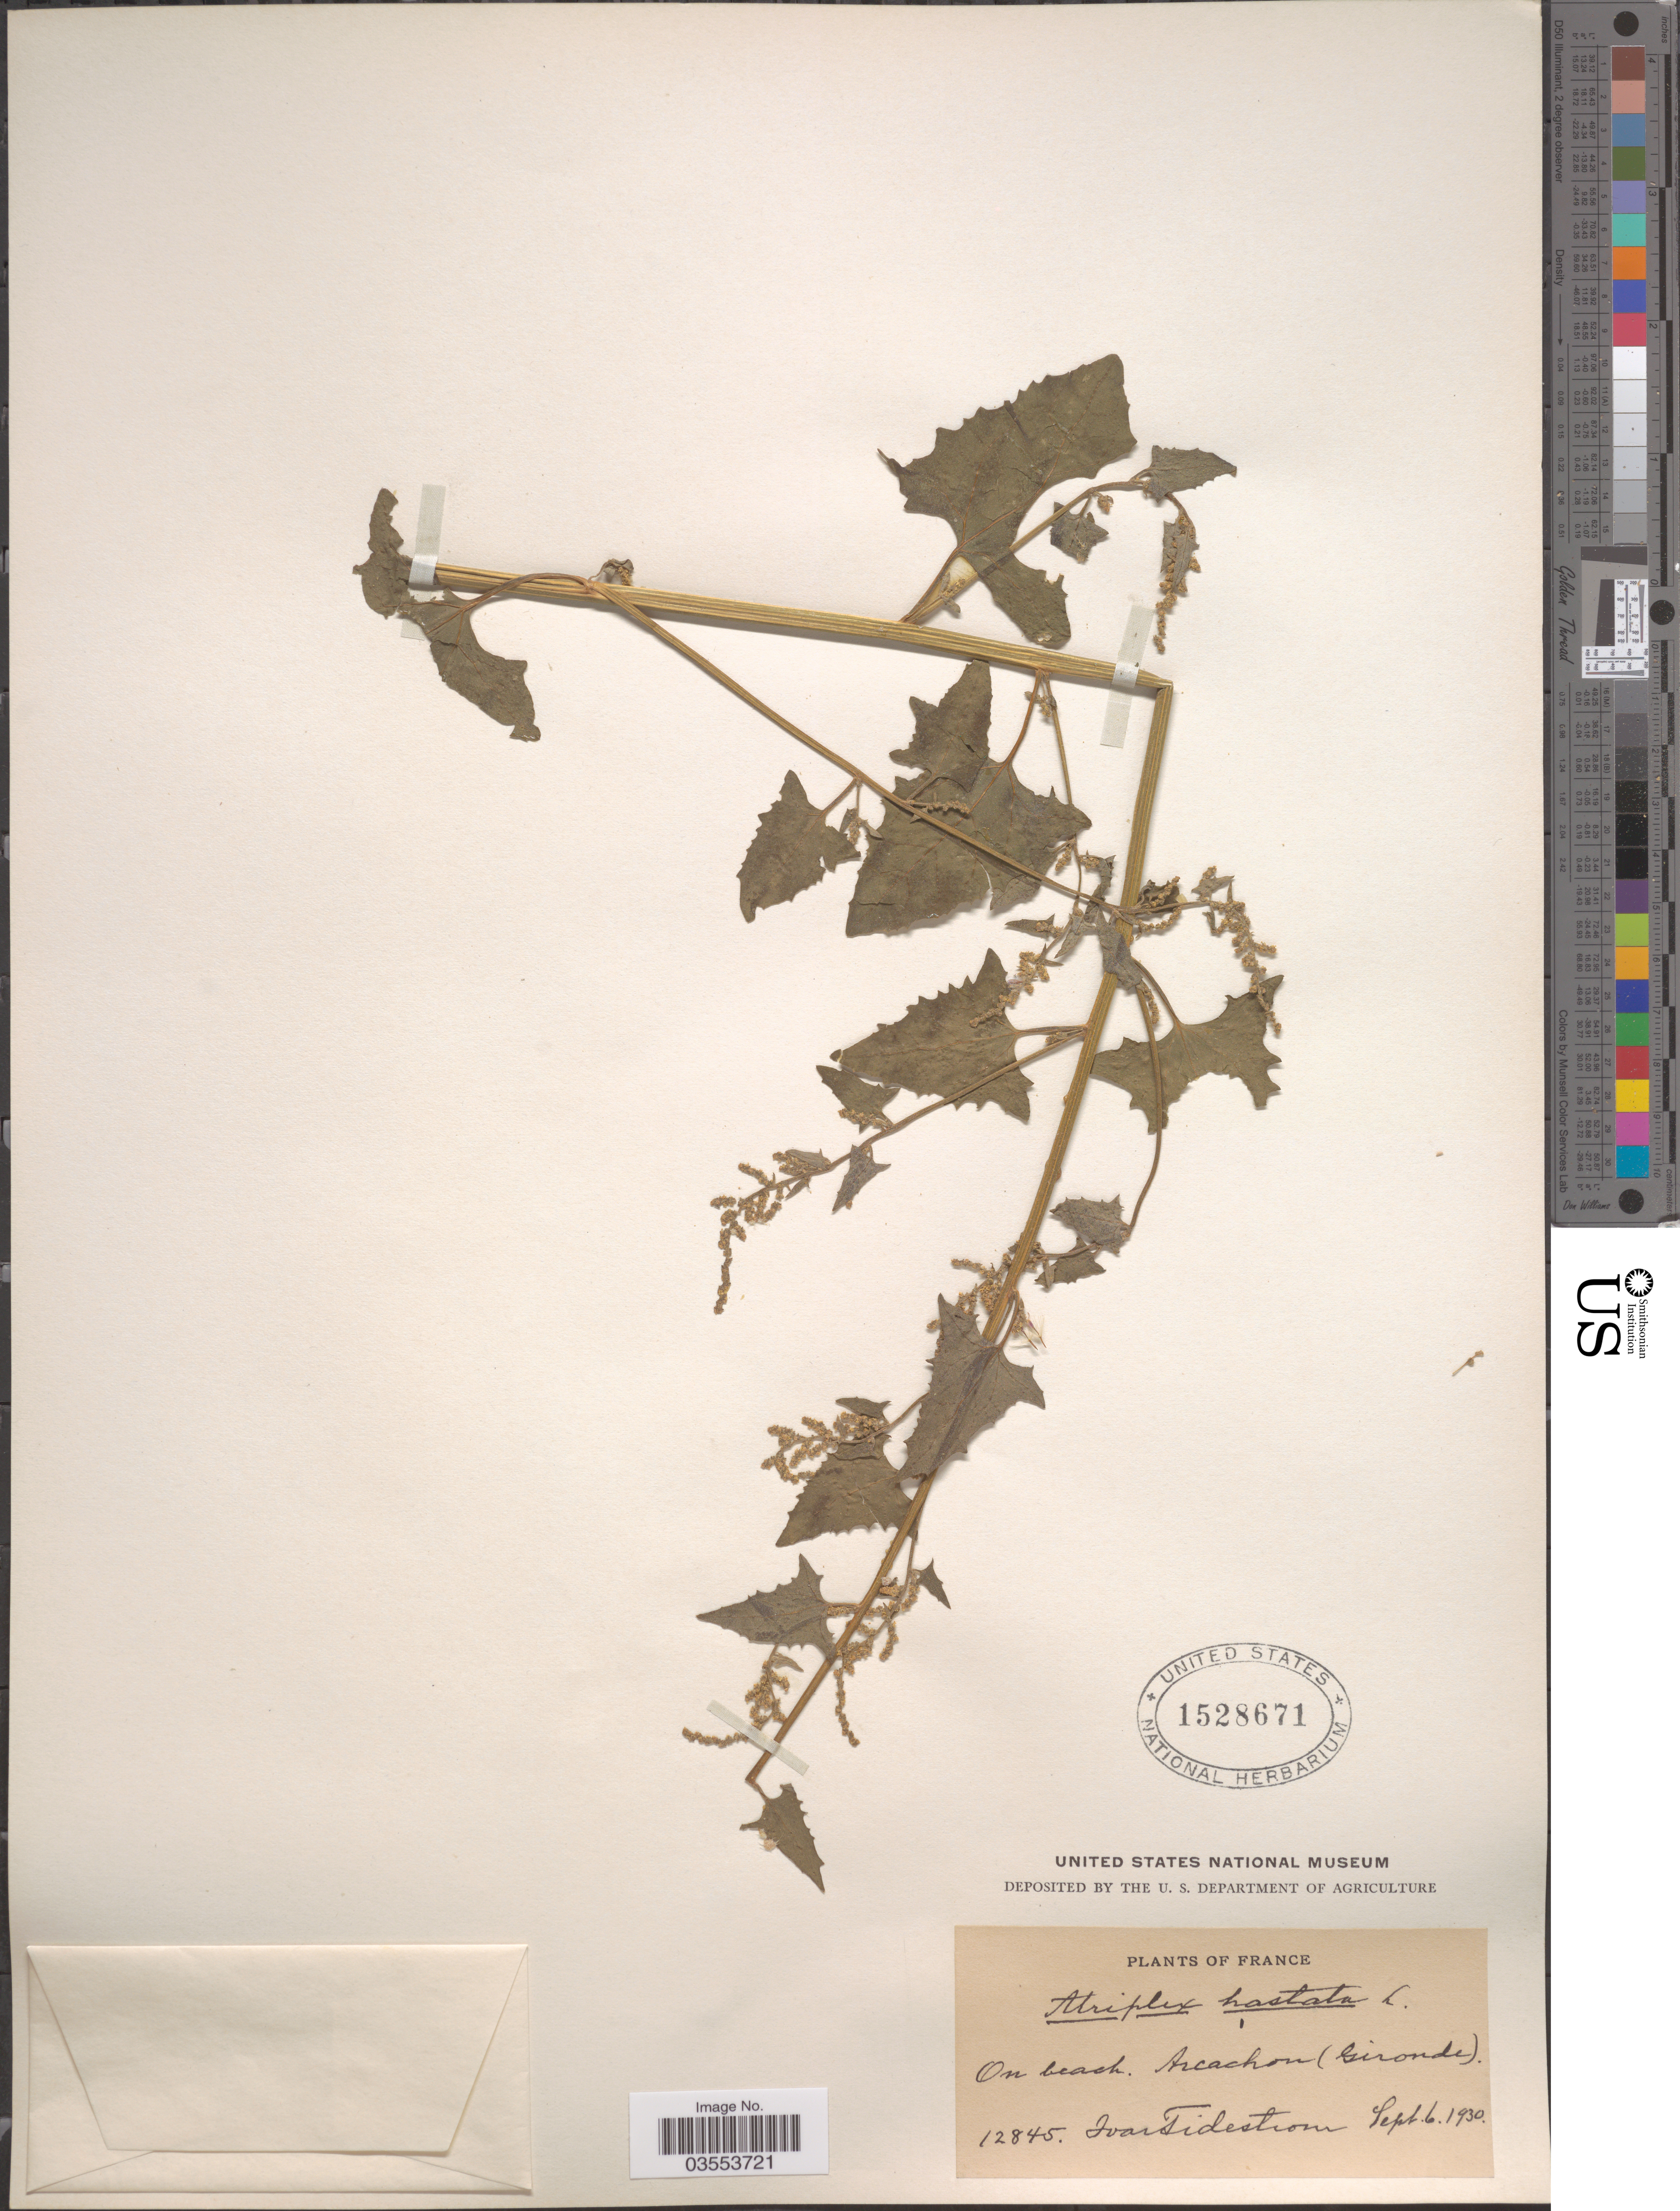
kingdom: Plantae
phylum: Tracheophyta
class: Magnoliopsida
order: Caryophyllales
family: Amaranthaceae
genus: Atriplex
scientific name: Atriplex hastata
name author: L.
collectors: I. F. Tidestrom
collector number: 12845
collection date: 1930-09-06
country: France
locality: Arcachon (Gironde).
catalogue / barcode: US 1528671